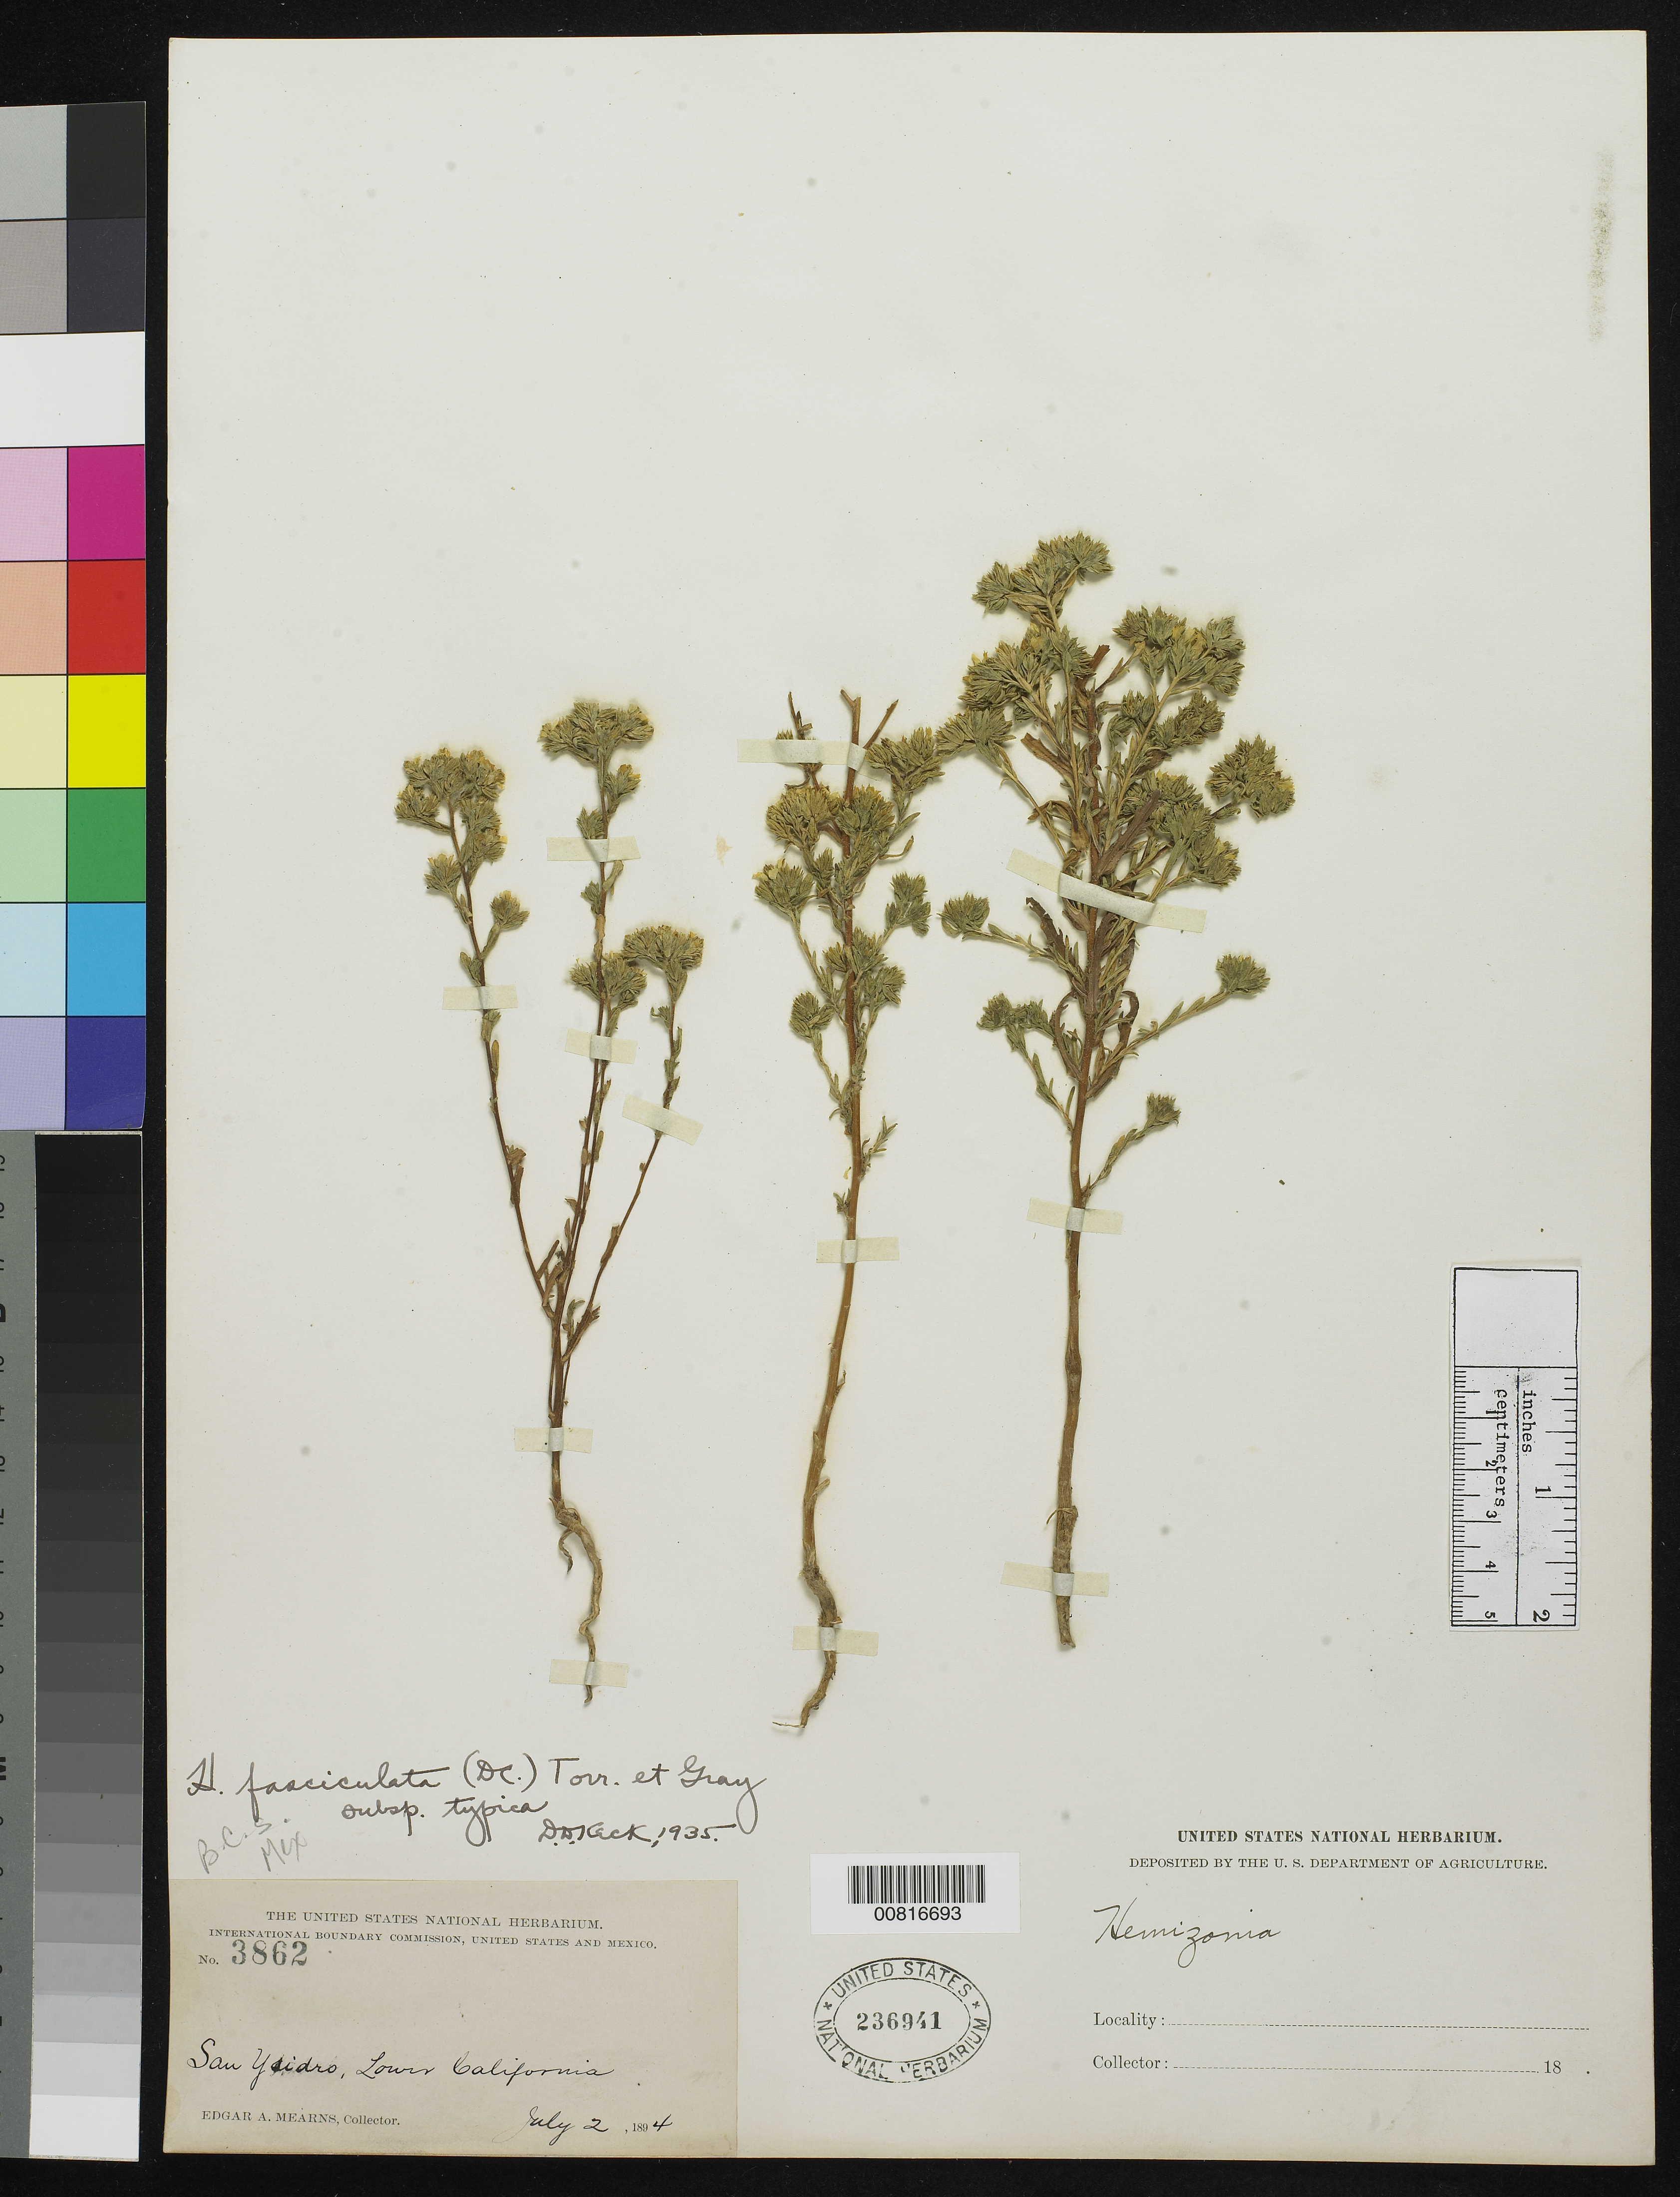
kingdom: Plantae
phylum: Tracheophyta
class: Magnoliopsida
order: Asterales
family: Asteraceae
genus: Deinandra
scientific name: Deinandra fasciculata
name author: (DC.) Greene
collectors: E. A. Mearns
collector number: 3862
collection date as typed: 02 Jul 1894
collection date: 1894-07-02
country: Mexico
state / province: Baja California Norte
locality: San Ysidro, Baja California Sur.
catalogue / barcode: US 236941